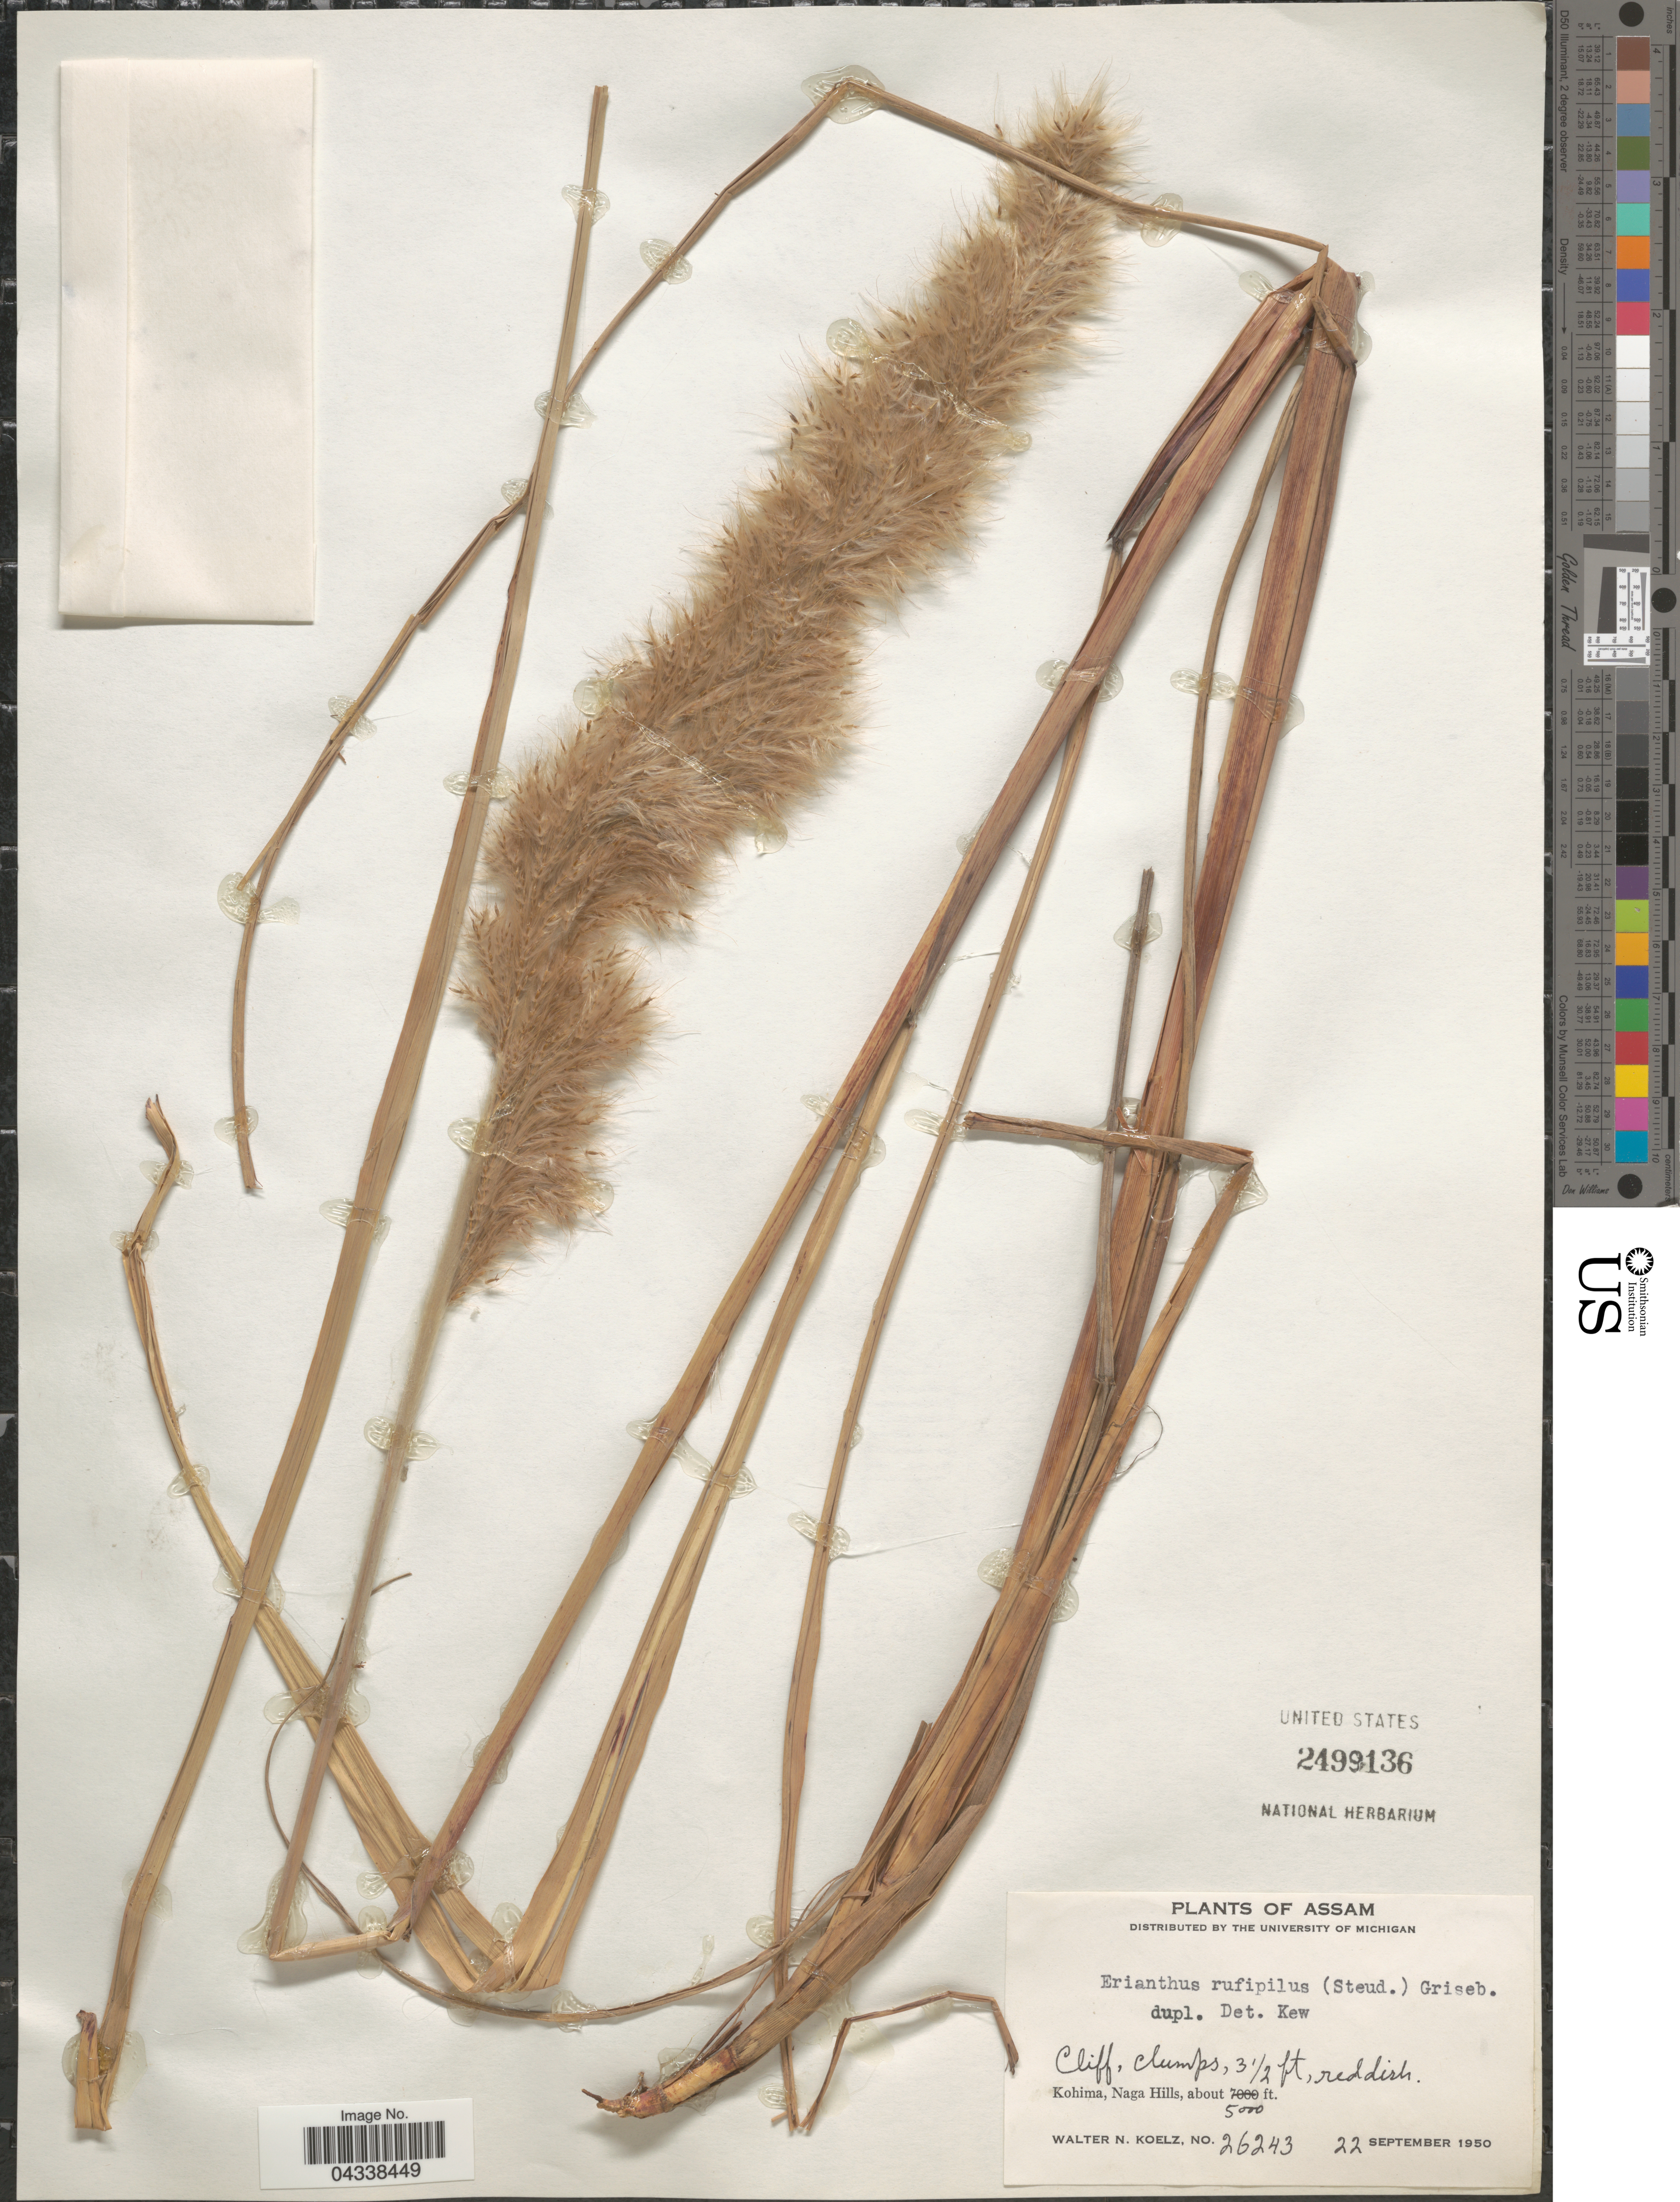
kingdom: Plantae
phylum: Tracheophyta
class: Liliopsida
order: Poales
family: Poaceae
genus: Saccharum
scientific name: Saccharum rufipilum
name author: Steud.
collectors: W. N. Koelz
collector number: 26243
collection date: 1950-09-22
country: India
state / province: Assam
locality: Kohima, Naga Hills.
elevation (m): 1524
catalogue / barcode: US 2499136